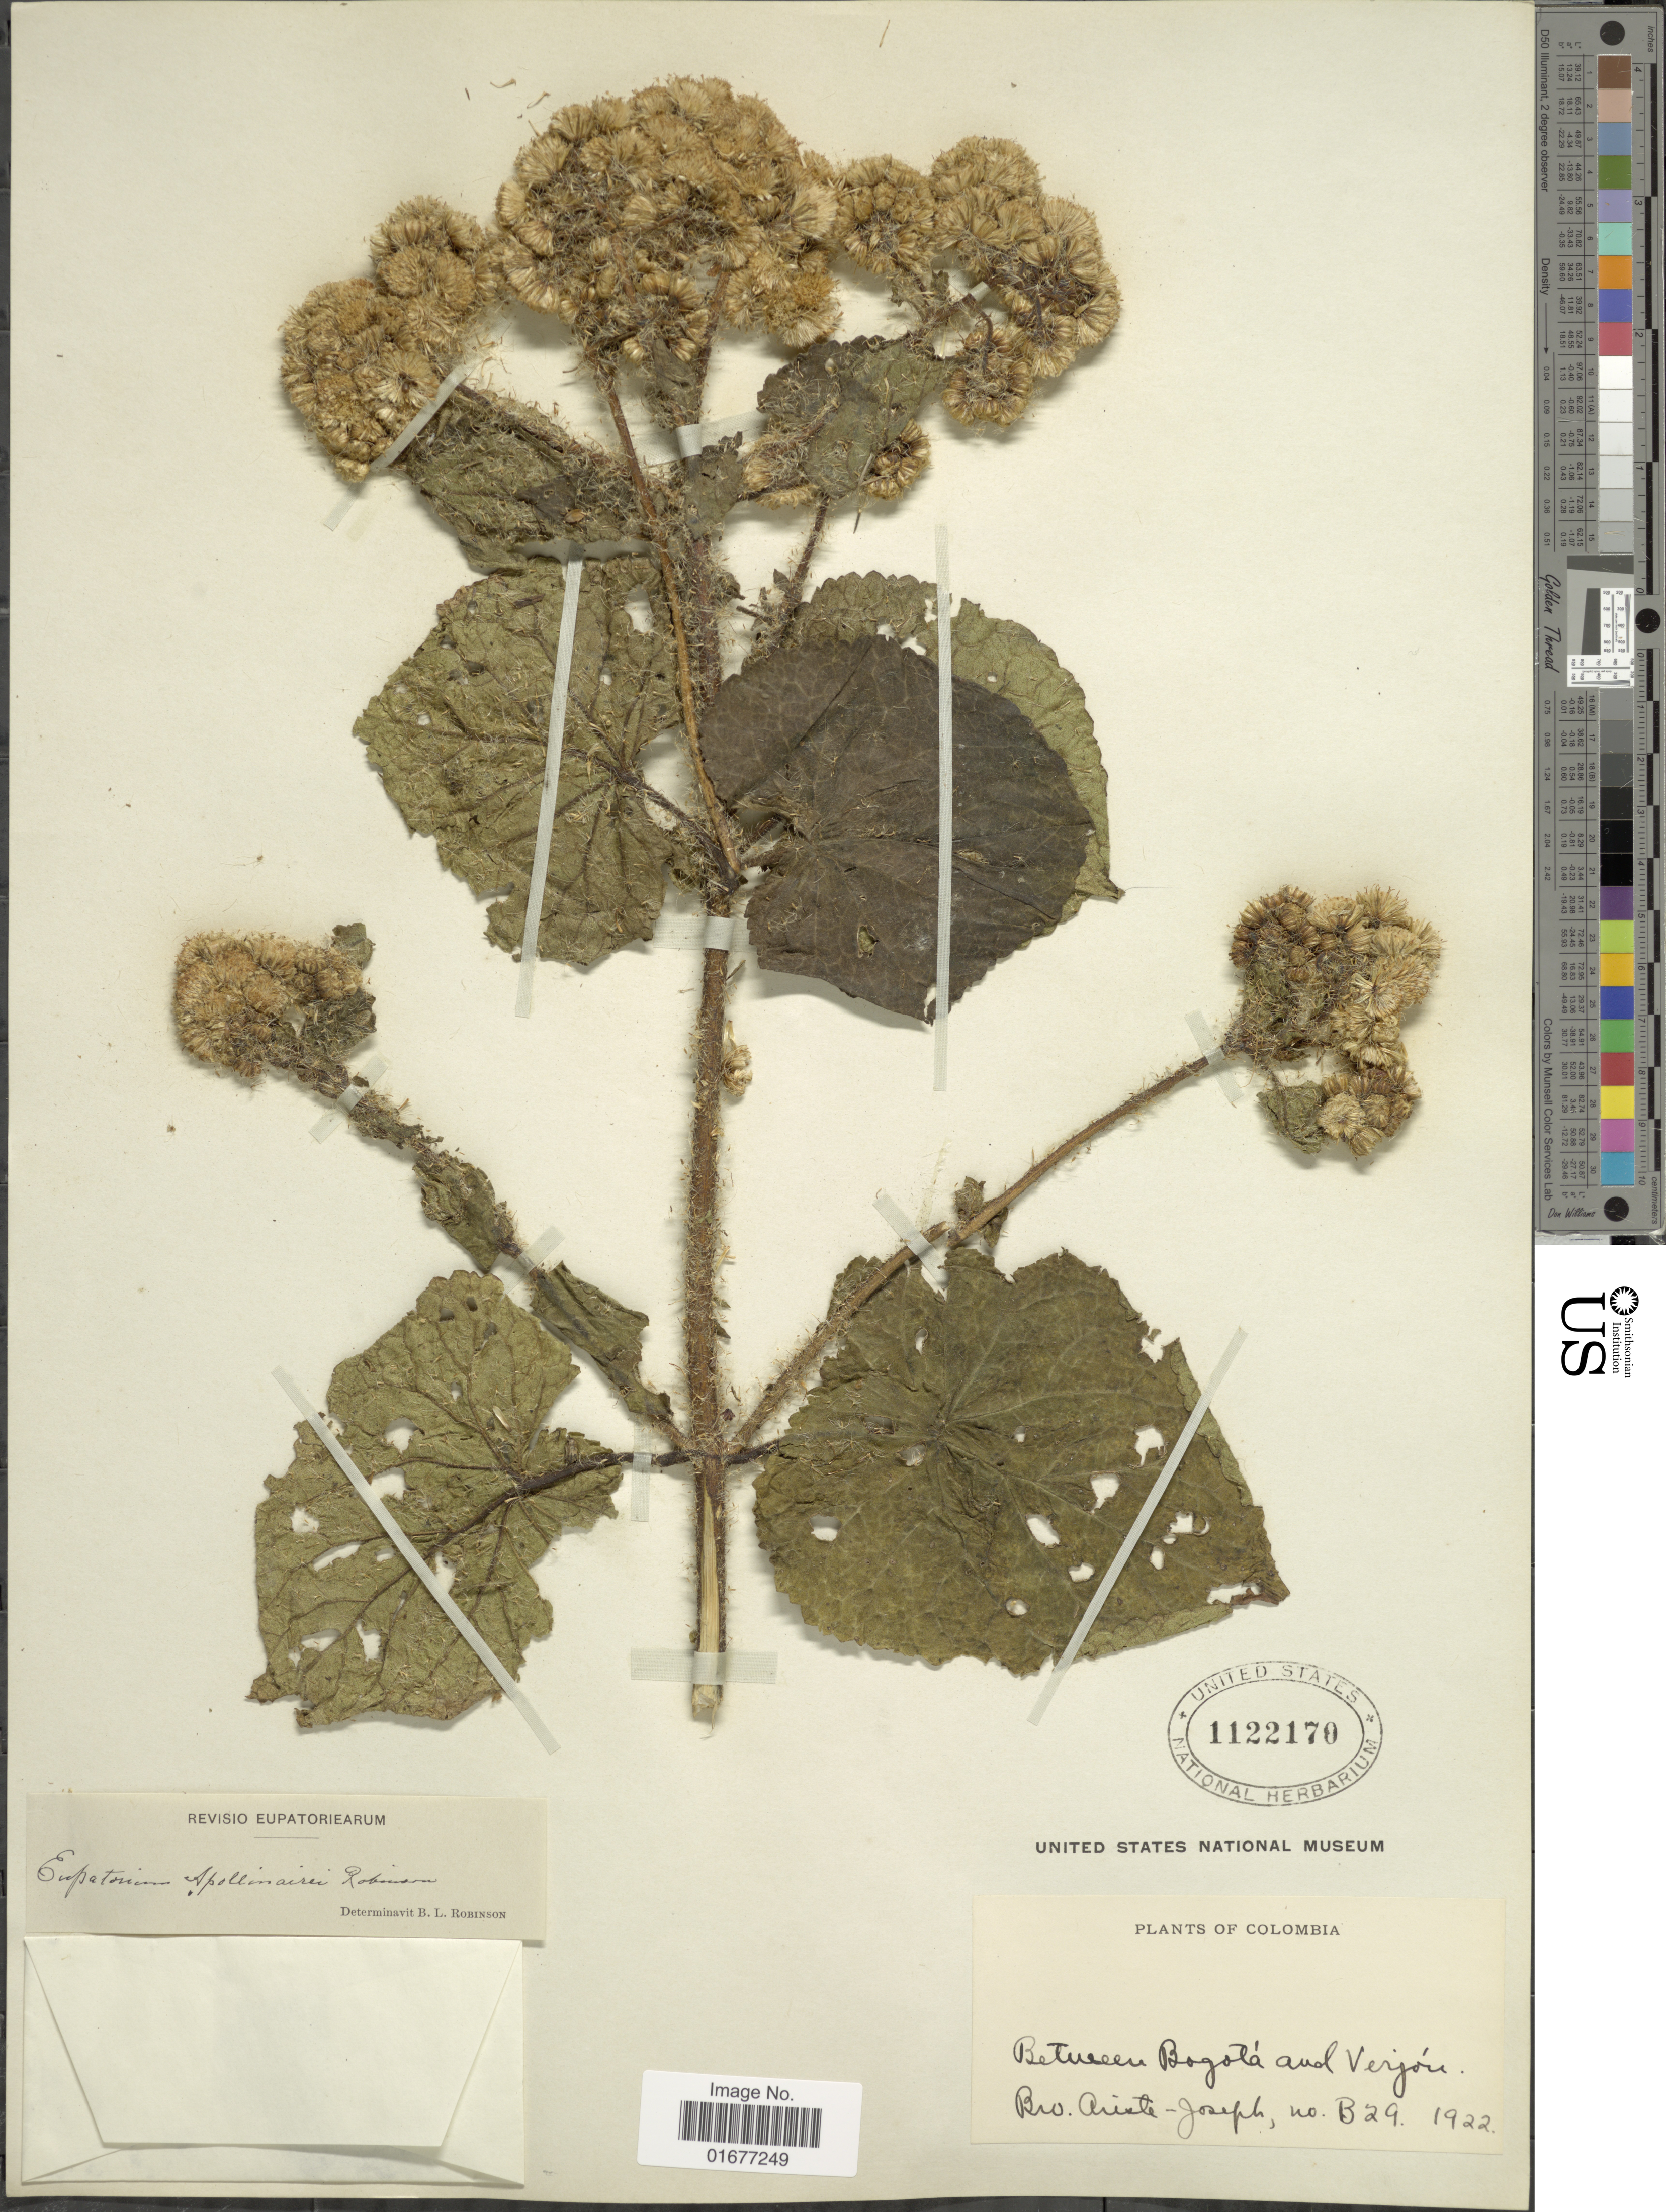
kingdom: Plantae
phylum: Tracheophyta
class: Magnoliopsida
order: Asterales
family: Asteraceae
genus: Ageratina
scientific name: Ageratina apollinairei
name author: (B.L. Rob.) R.M. King & H. Rob.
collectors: Bro. Ariste-Joseph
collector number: B29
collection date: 1922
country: Colombia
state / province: Bogota D.C.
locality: Between Bogota and Verjon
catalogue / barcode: US 1122170